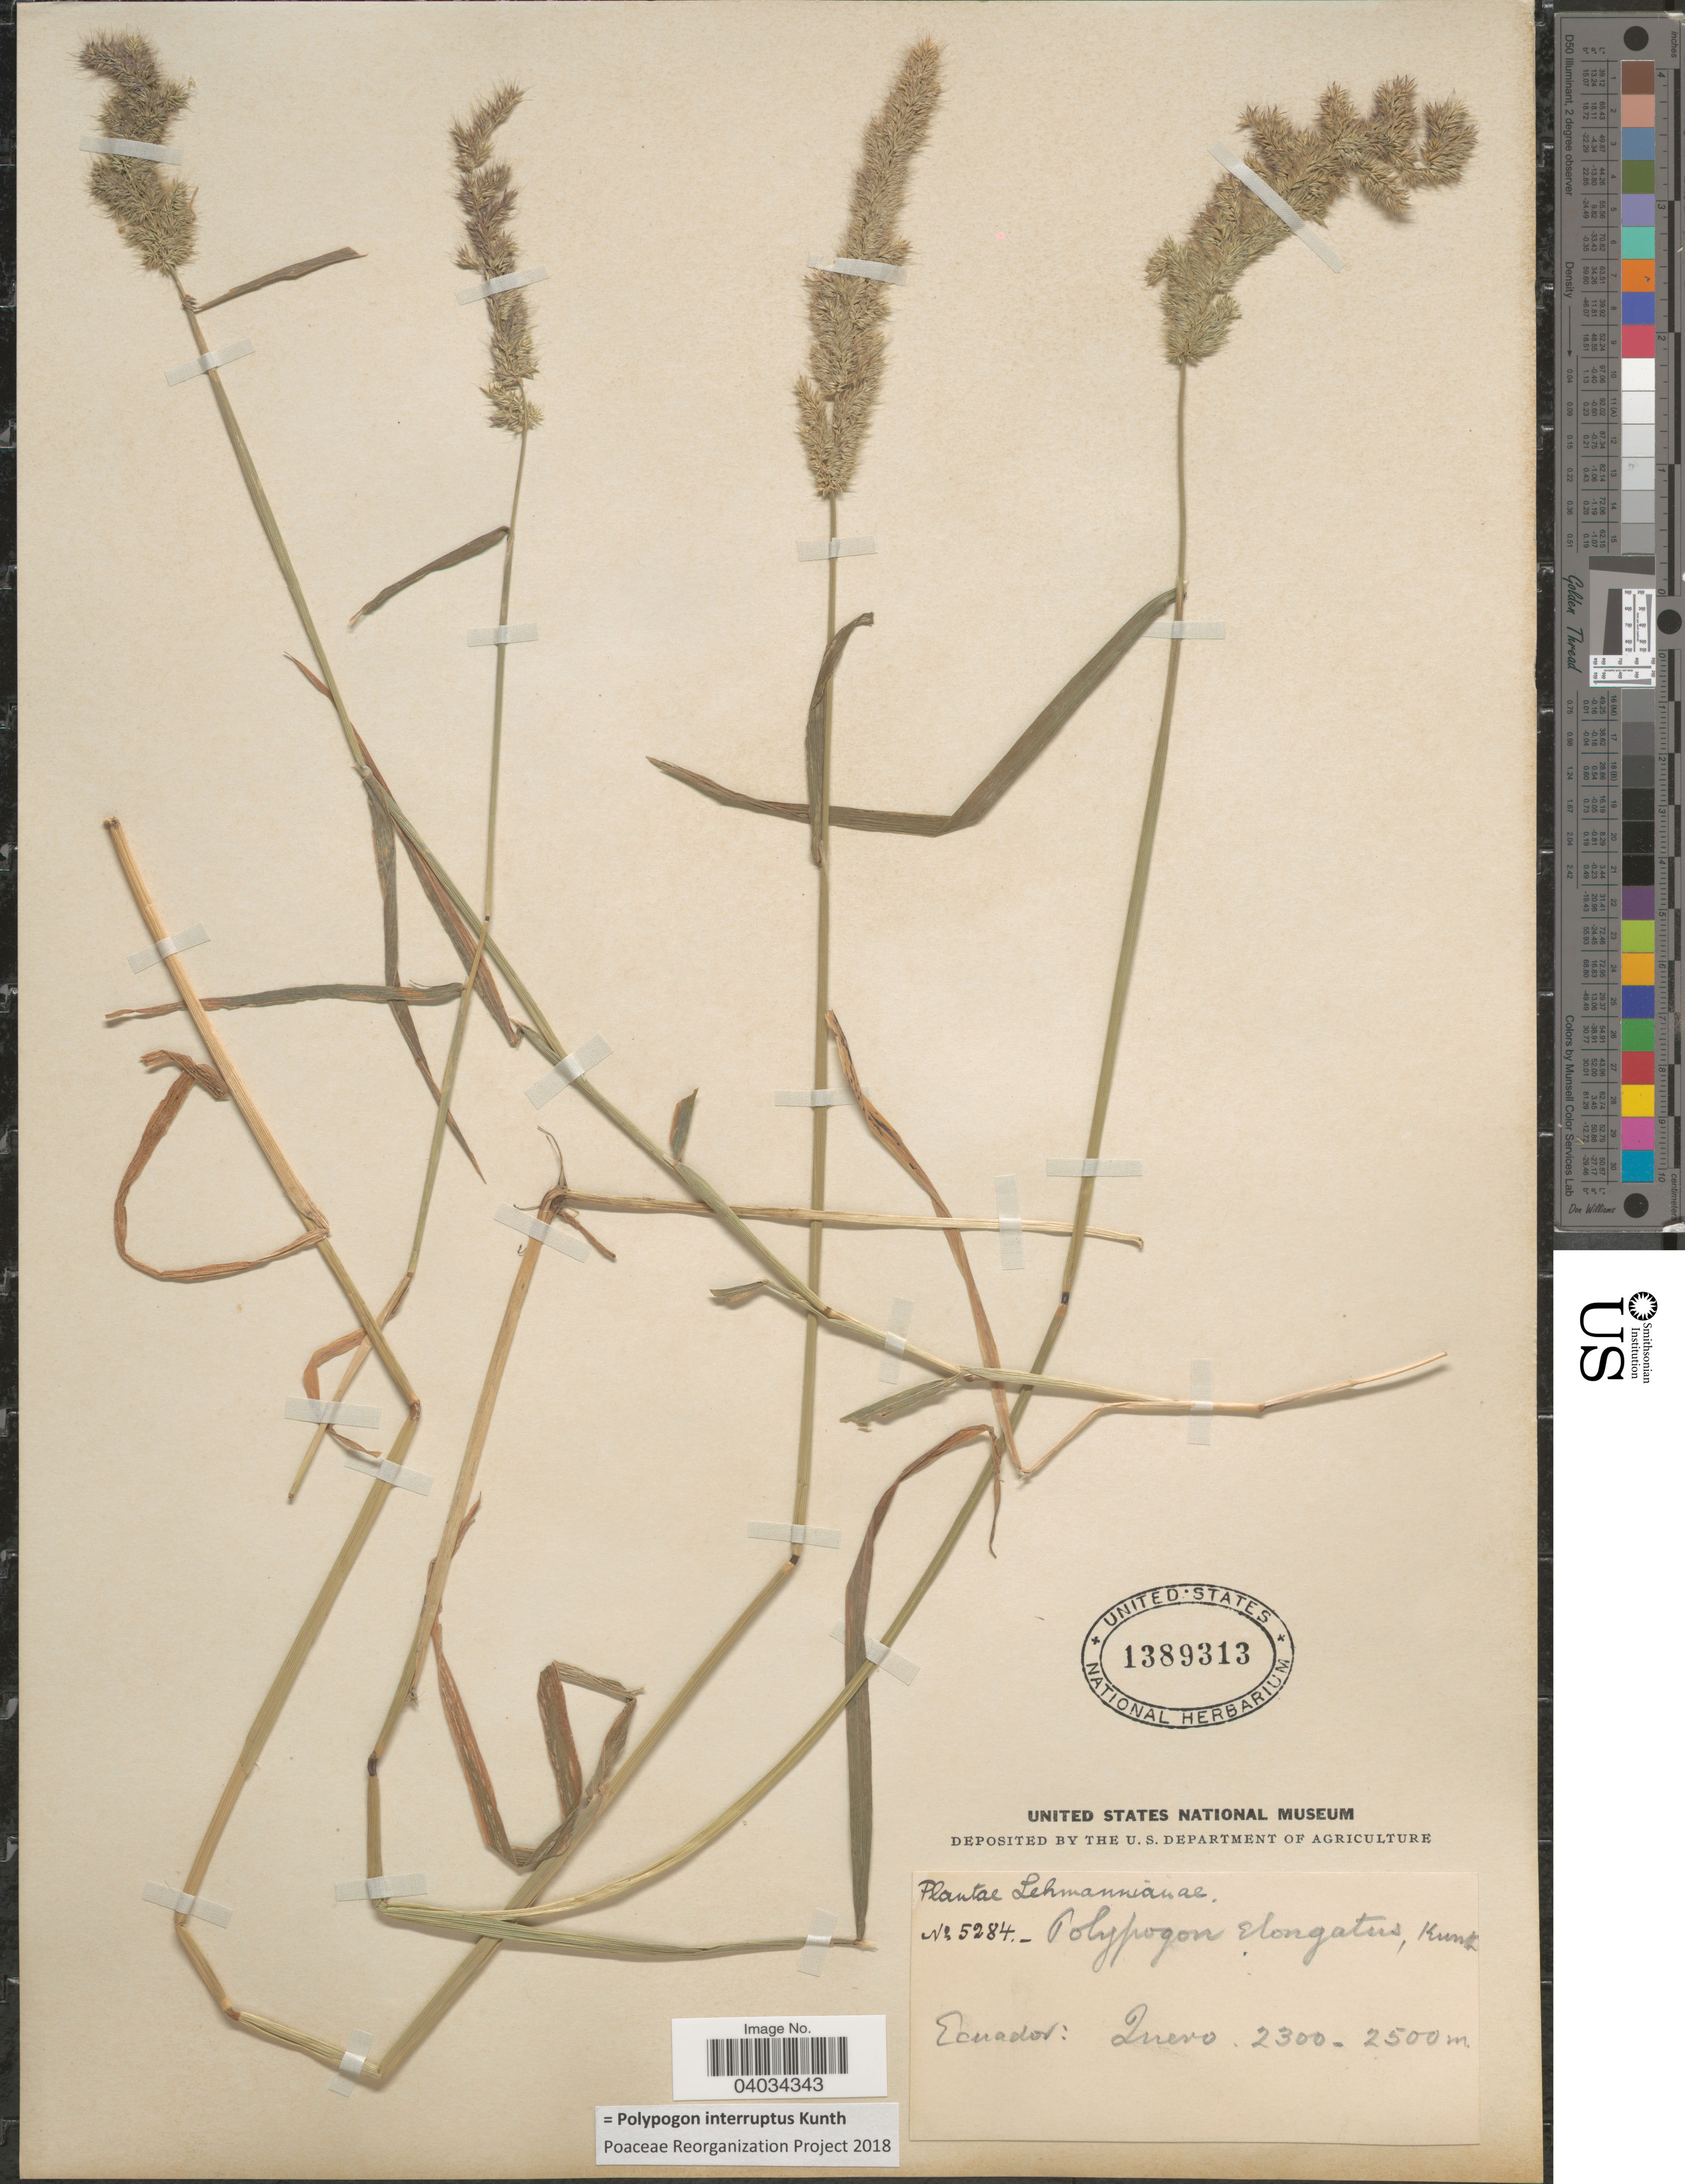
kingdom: Plantae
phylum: Tracheophyta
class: Liliopsida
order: Poales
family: Poaceae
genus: Polypogon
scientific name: Polypogon interruptus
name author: Kunth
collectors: -. Lehmann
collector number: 5284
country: Ecuador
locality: Quero.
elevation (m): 2300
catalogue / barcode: US 1389313